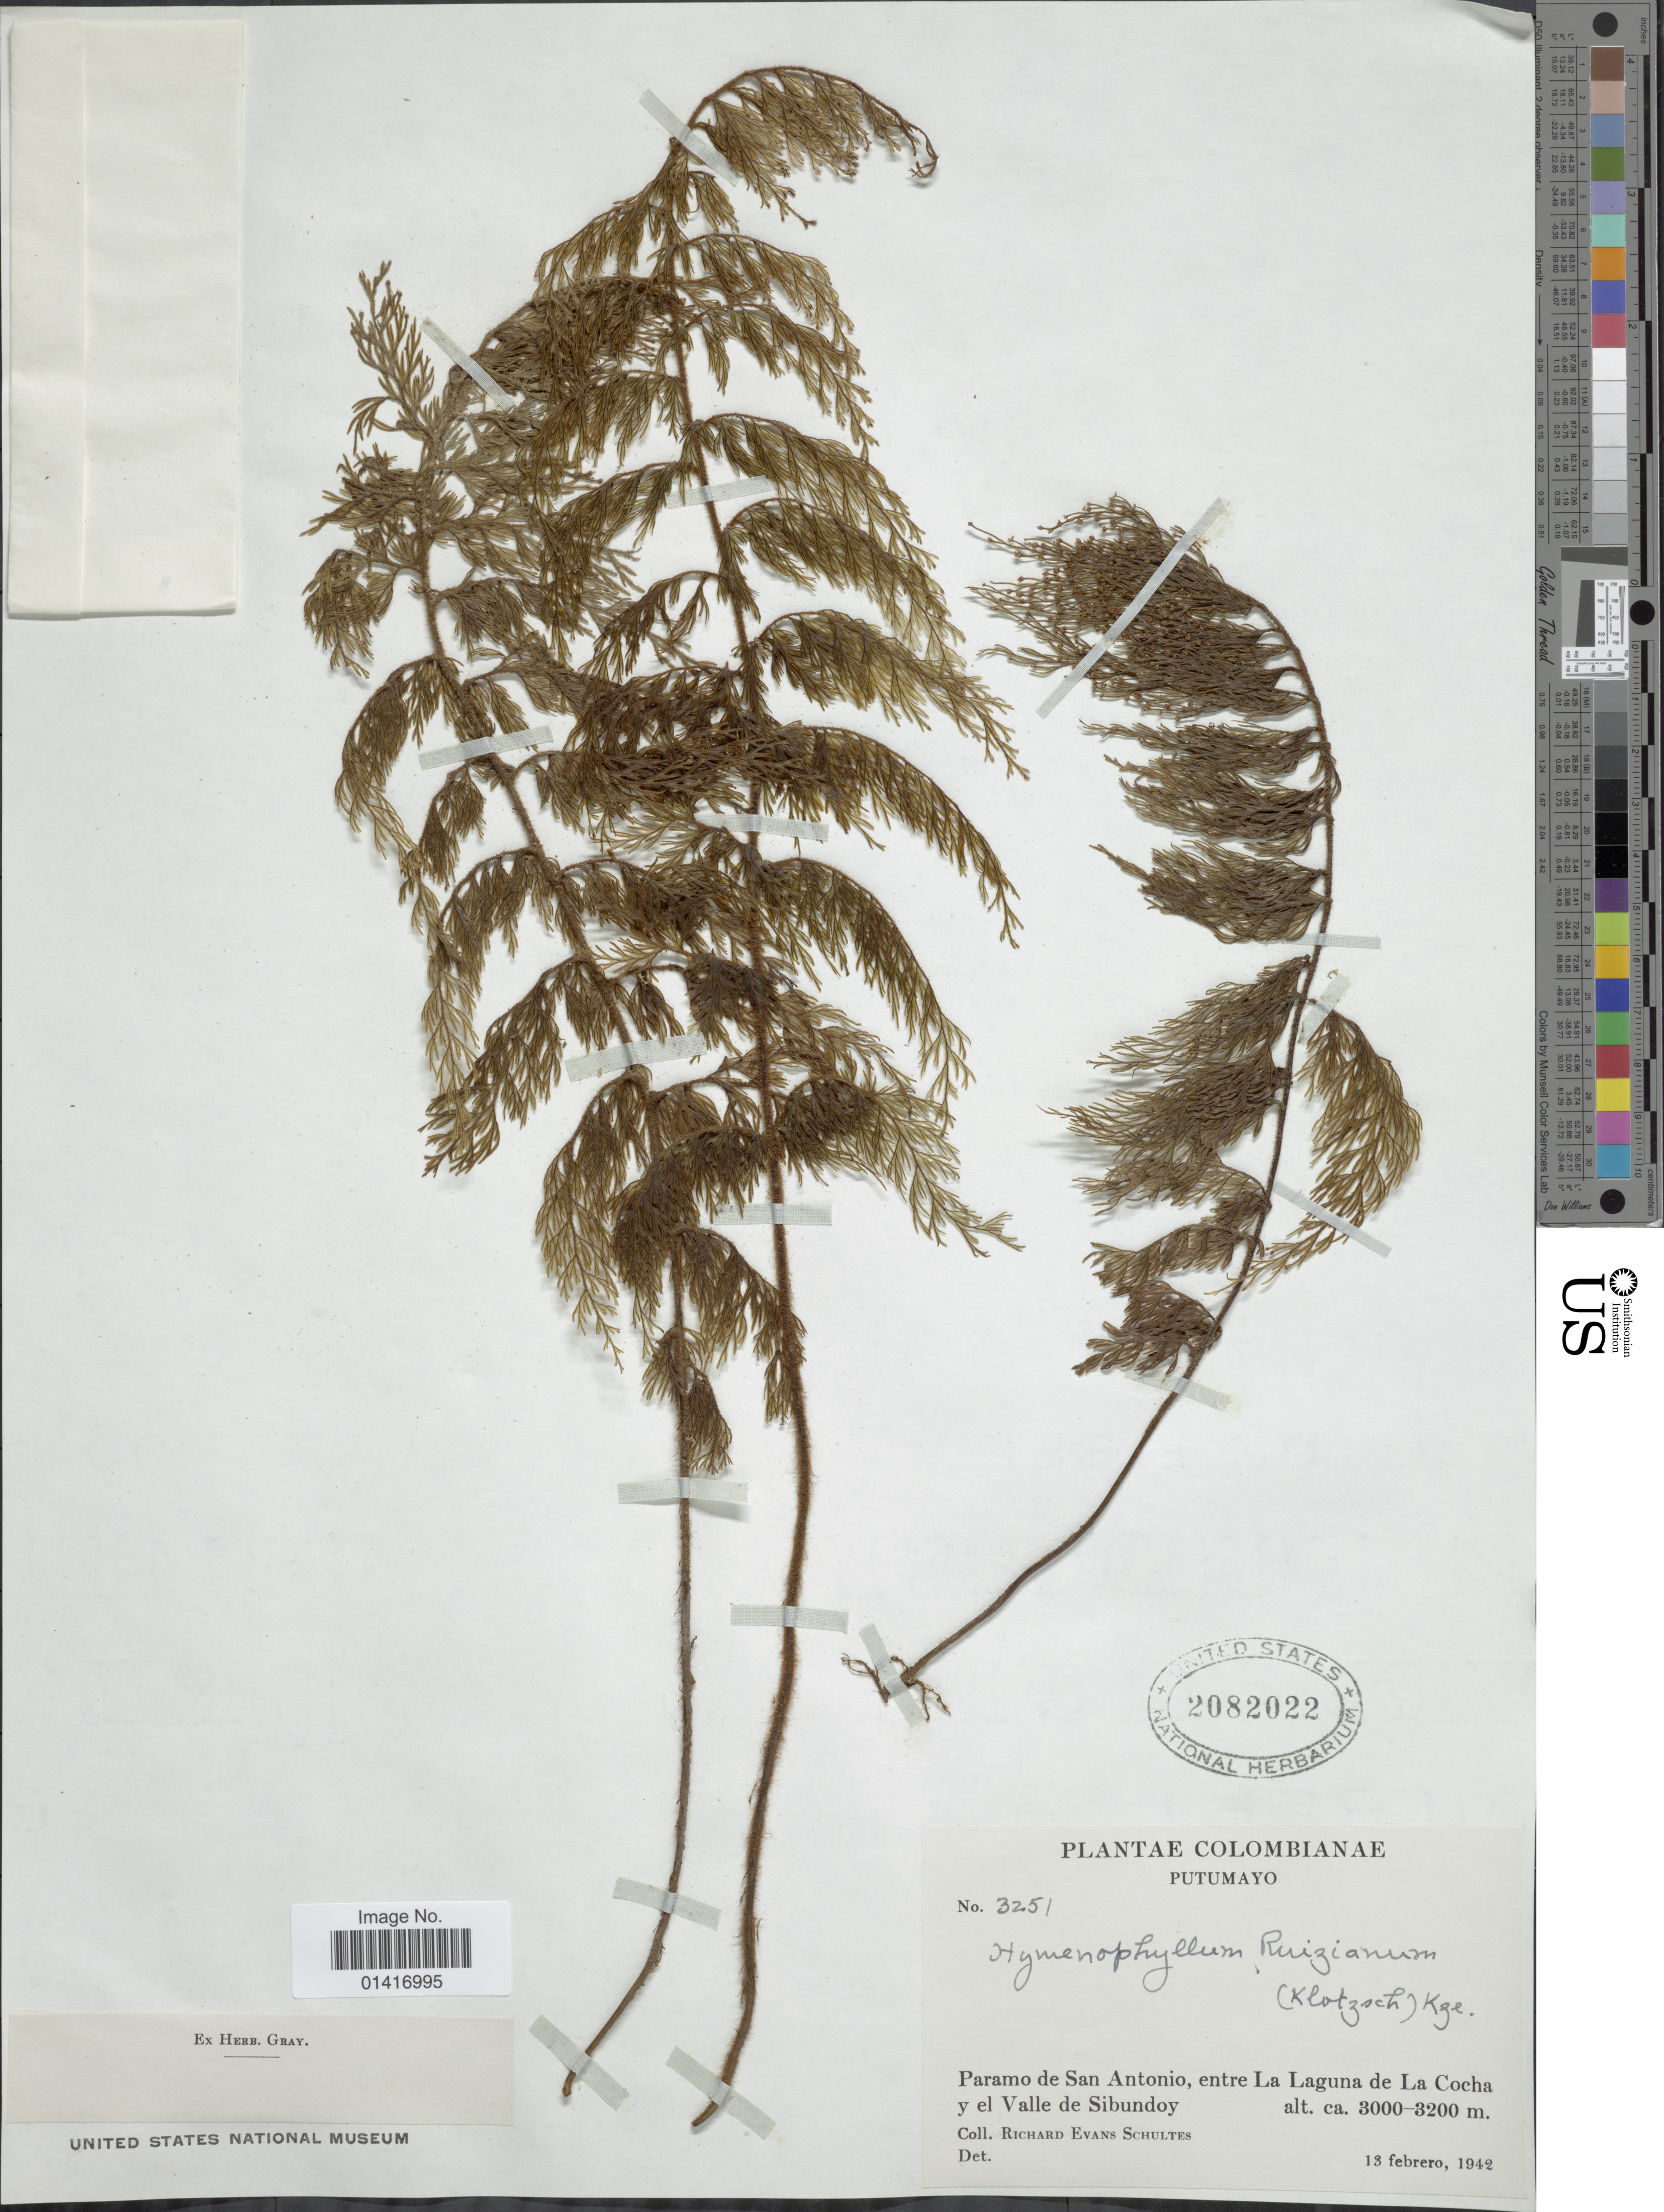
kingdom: Plantae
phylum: Tracheophyta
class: Polypodiopsida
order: Hymenophyllales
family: Hymenophyllaceae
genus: Hymenophyllum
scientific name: Hymenophyllum ruizianum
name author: (Klotzsch) Kunze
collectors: R. E. Schultes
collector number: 3251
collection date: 1942-02-13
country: Colombia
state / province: Putumayo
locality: Paramo de San Antonio, entre La Laguna de La Cocha y el Valle de Sibundoy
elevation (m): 3000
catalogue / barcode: US 2082022